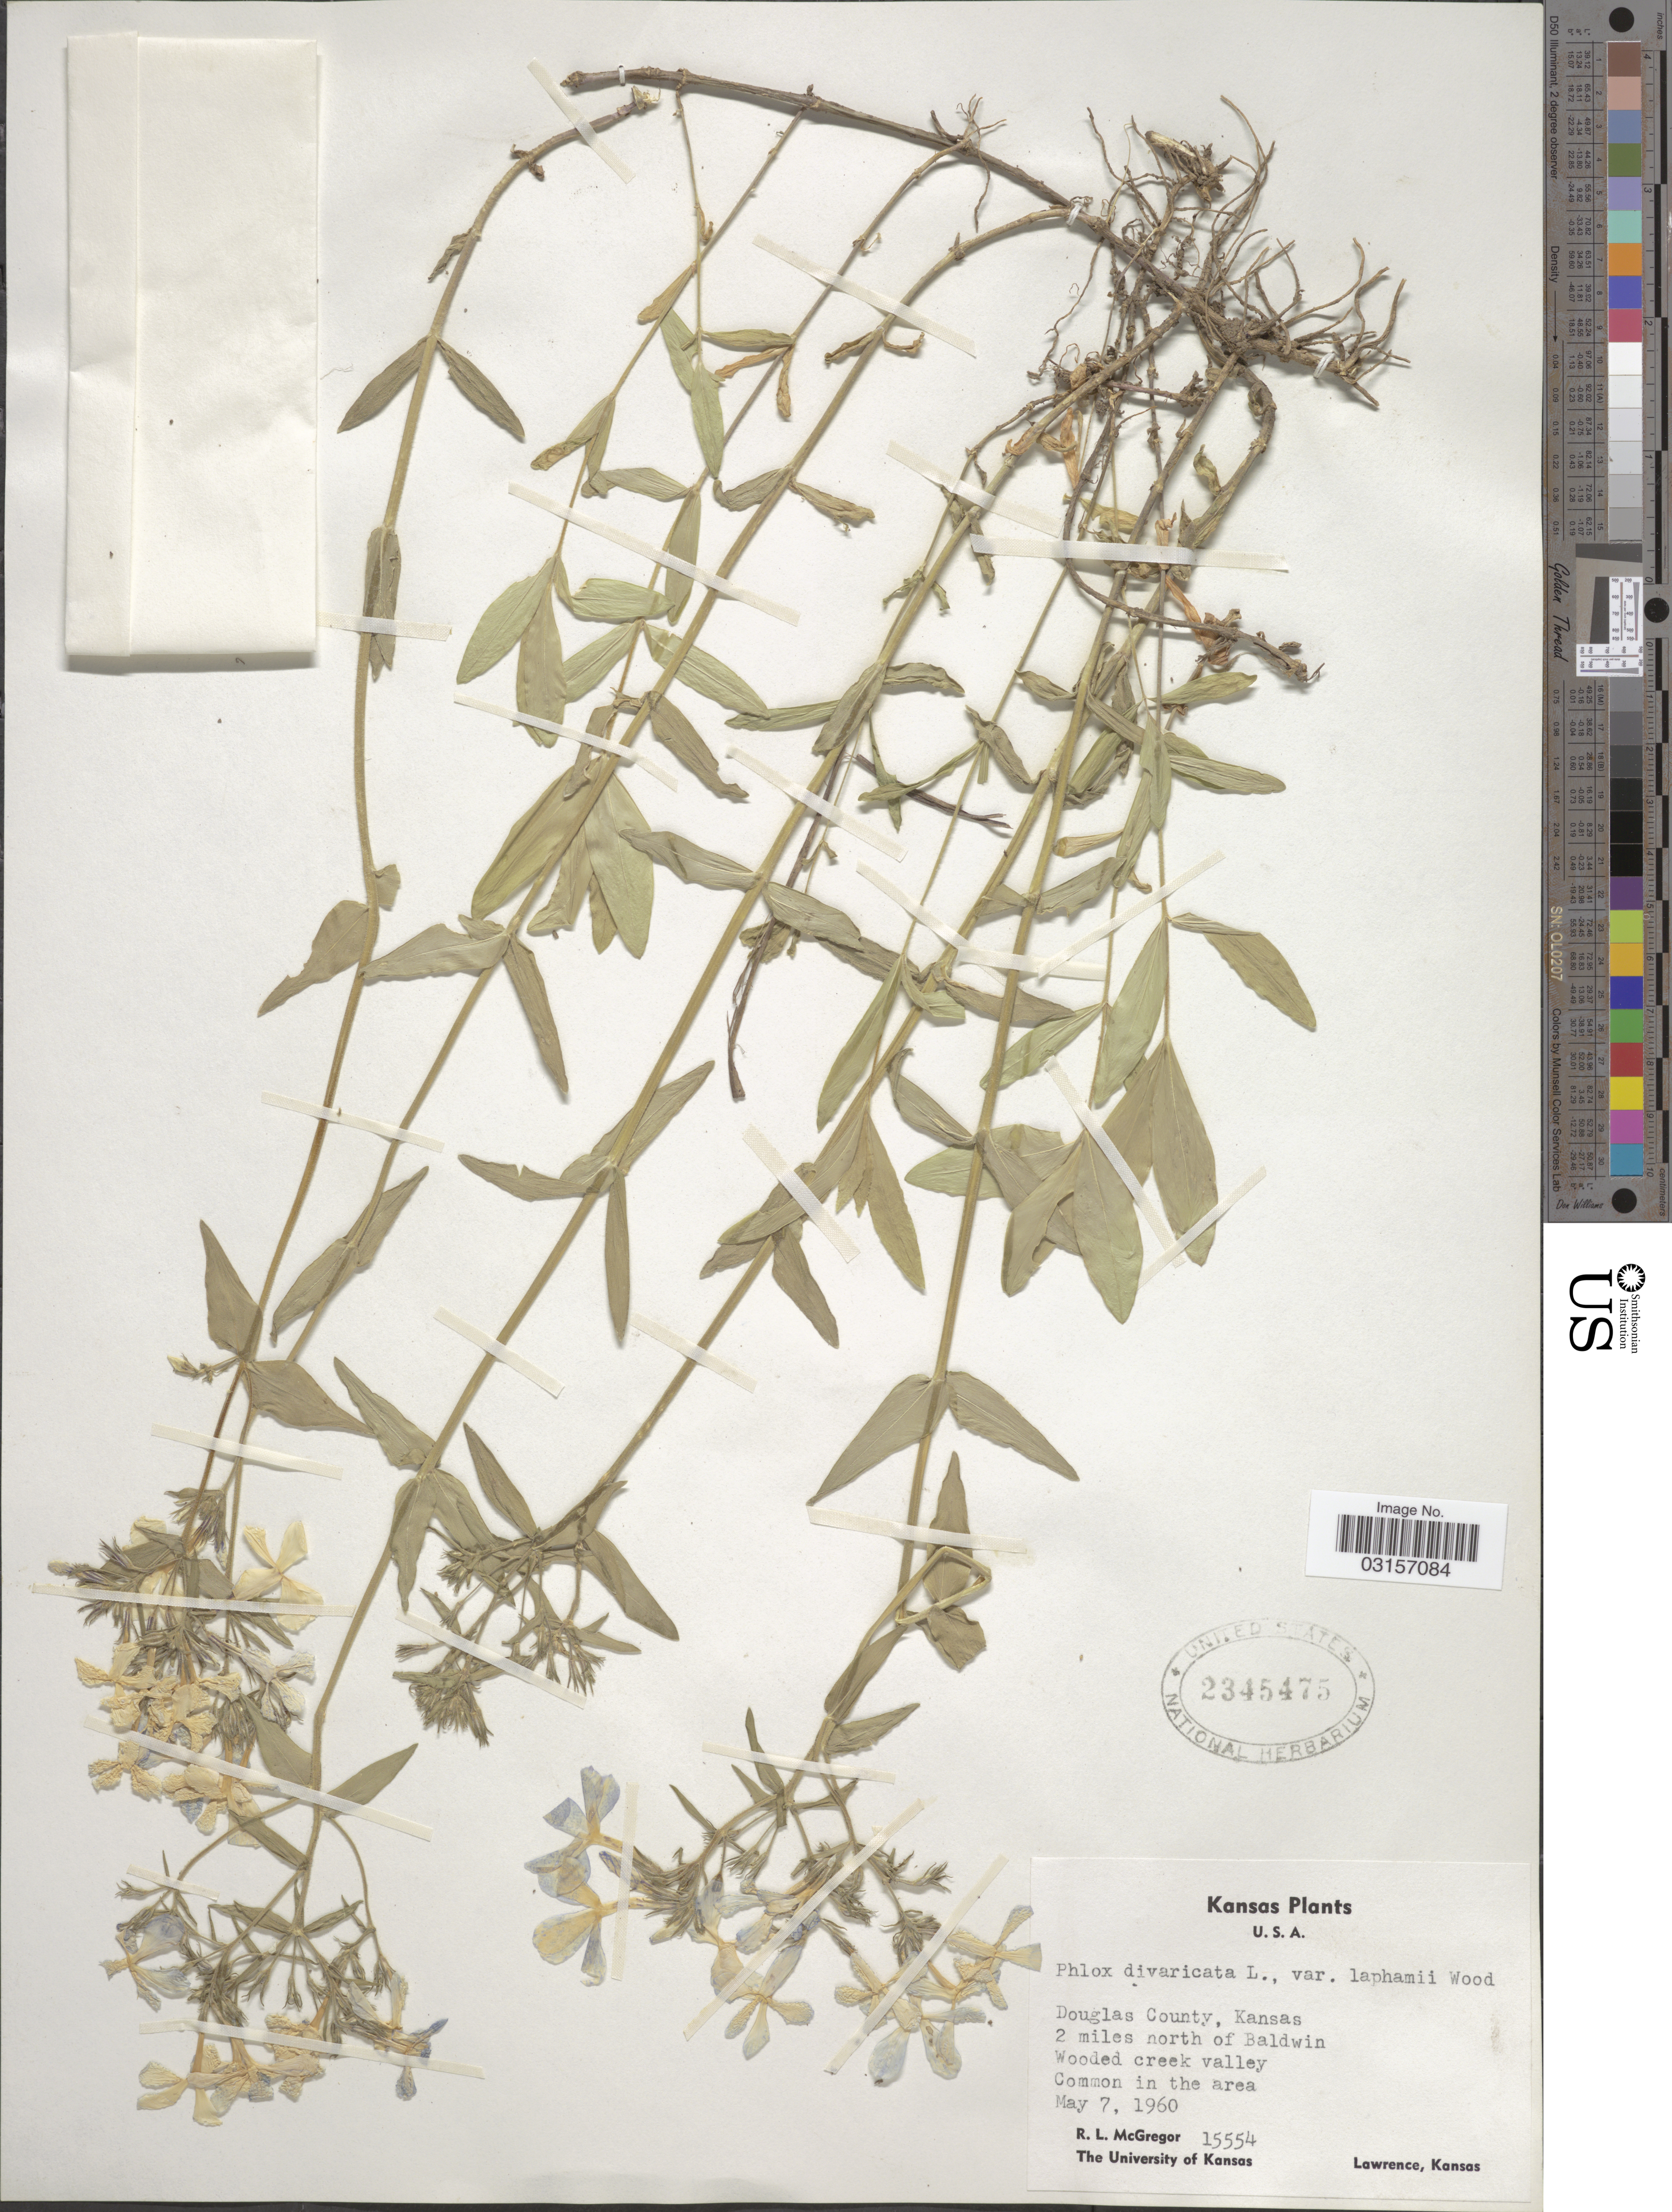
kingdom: Plantae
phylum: Tracheophyta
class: Magnoliopsida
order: Ericales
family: Polemoniaceae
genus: Phlox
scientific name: Phlox divaricata subsp. laphamii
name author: (Alph. Wood) Wherry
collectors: R. McGregor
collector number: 15554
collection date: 1960-05-07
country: United States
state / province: Kansas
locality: Douglas County, Kansas, 2 miles north of Baldwin, Wooded creek valley.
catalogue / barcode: US 2345475